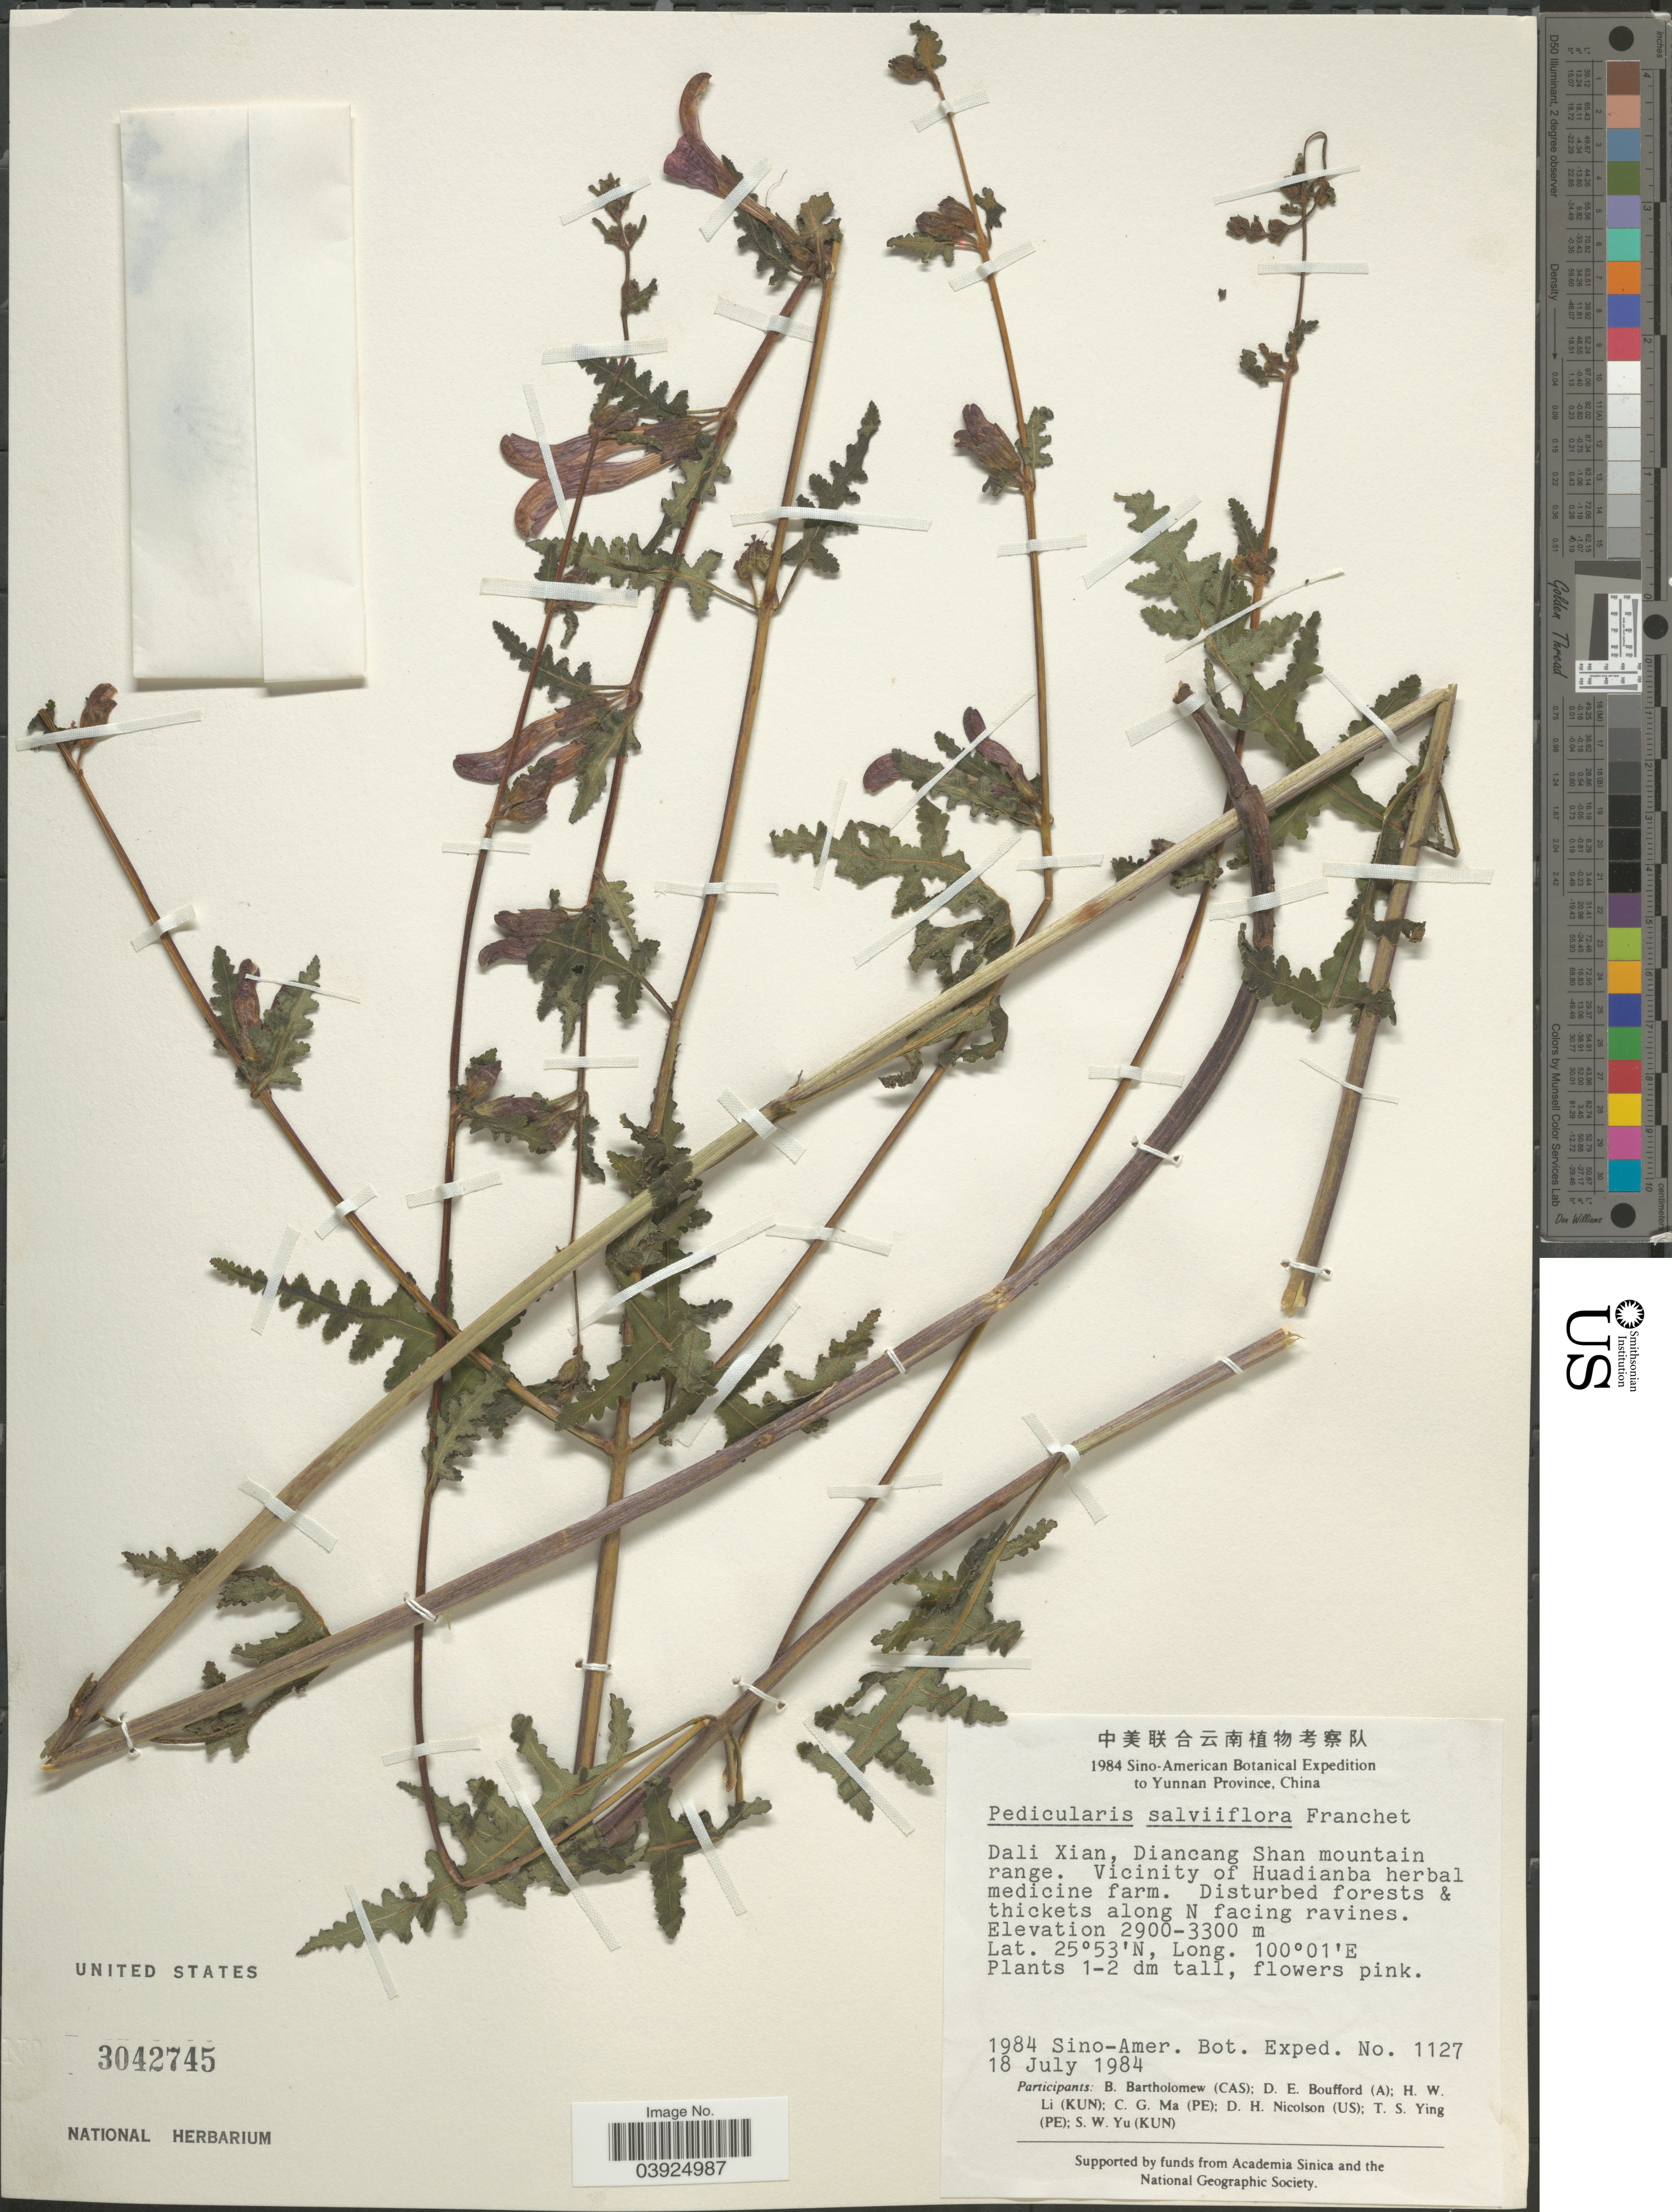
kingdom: Plantae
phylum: Tracheophyta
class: Magnoliopsida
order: Lamiales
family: Orobanchaceae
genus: Pedicularis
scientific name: Pedicularis salviiflora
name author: Franch.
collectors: Sino-Amer. Bot. Exped. 1984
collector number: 1127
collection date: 1984-07-18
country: China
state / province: Yunnan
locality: Dali Xian, Diancang Shan mountain range. Vicinity of Huadianba herbal medicine farm. Disturbed forests & thickets along N facing ravines.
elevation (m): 2900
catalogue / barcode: US 3042745